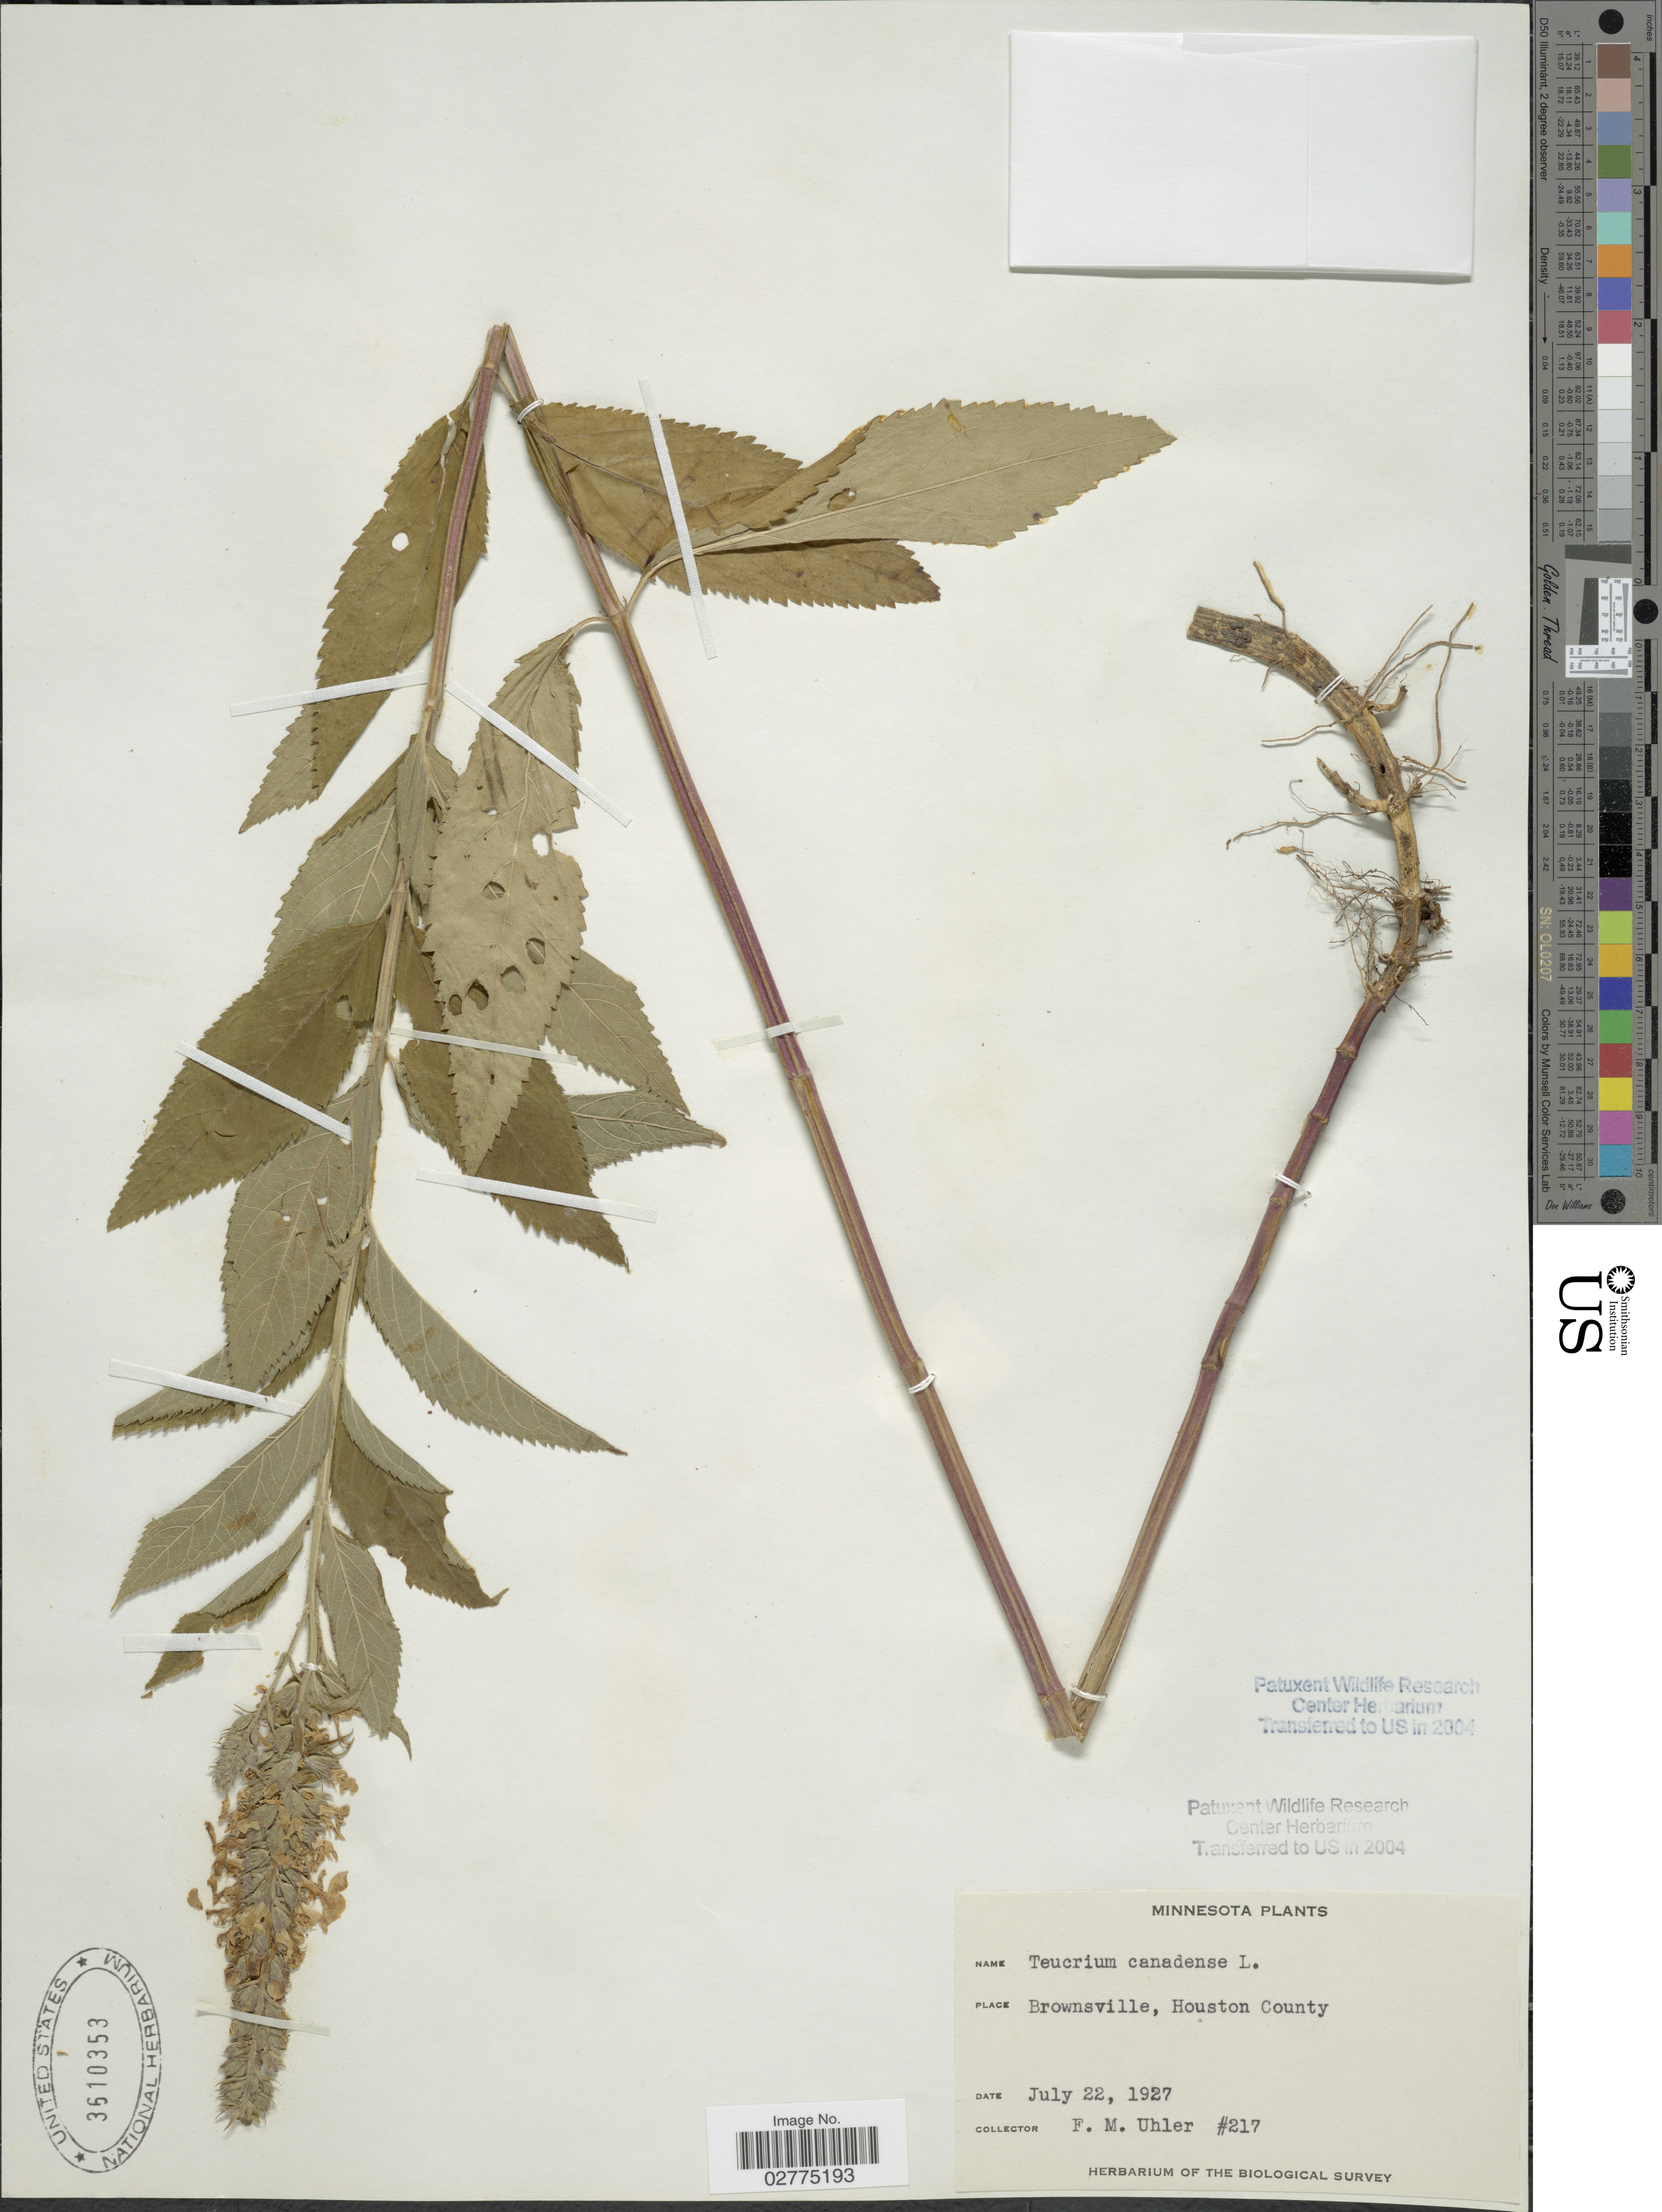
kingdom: Plantae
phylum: Tracheophyta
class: Magnoliopsida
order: Lamiales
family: Lamiaceae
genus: Teucrium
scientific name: Teucrium canadense var. occidentale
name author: (A. Gray) E. M. McClint. & Epling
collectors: F. M. Uhler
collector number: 217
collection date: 1927-07-22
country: United States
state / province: Minnesota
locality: Brownsville, Houston County.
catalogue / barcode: US 3610353